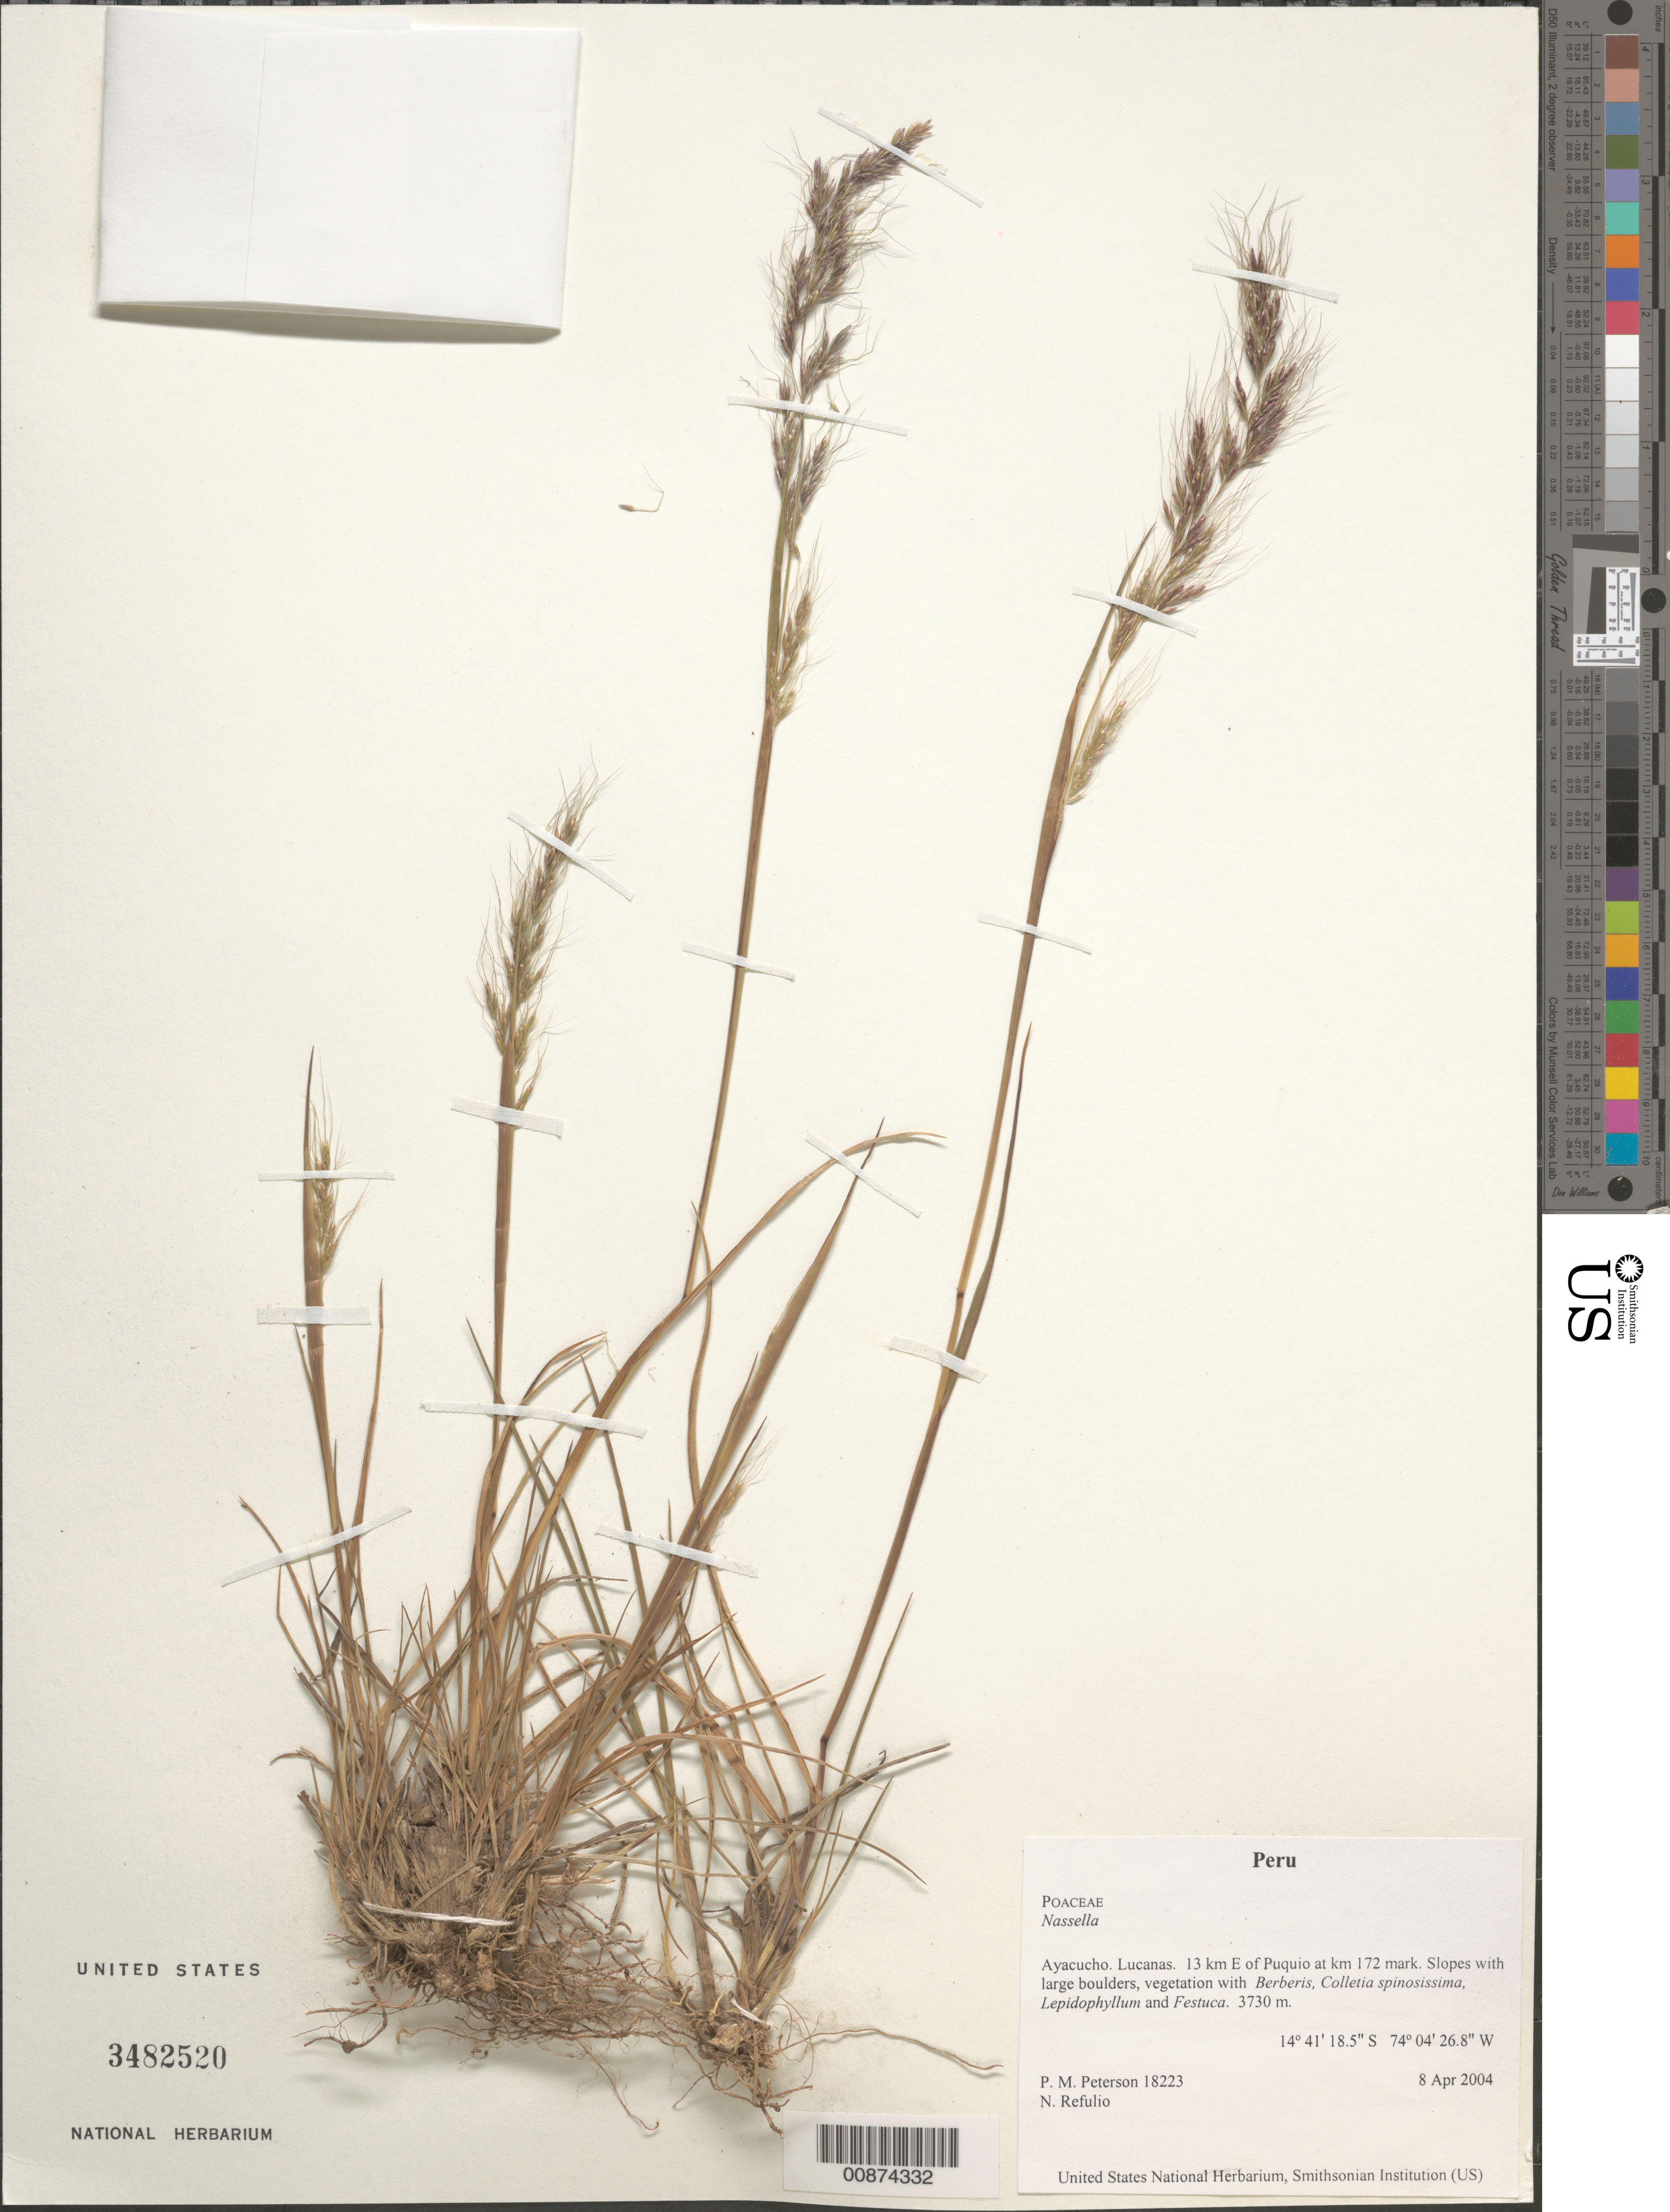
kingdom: Plantae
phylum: Tracheophyta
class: Liliopsida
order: Poales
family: Poaceae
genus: Nassella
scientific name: Nassella sp.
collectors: P. M. Peterson & N. Refulio-Rodríguez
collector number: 18223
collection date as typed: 08 Apr 2004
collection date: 2004-04-08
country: Peru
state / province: Ayacucho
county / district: Lucanas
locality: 13 km E of Puquio at km 172 mark. Slopes with large boulders, vegetation with Berberis, Colletia spinosissima, Lepidophyllum and Festuca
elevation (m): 3730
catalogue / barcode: US 3482520